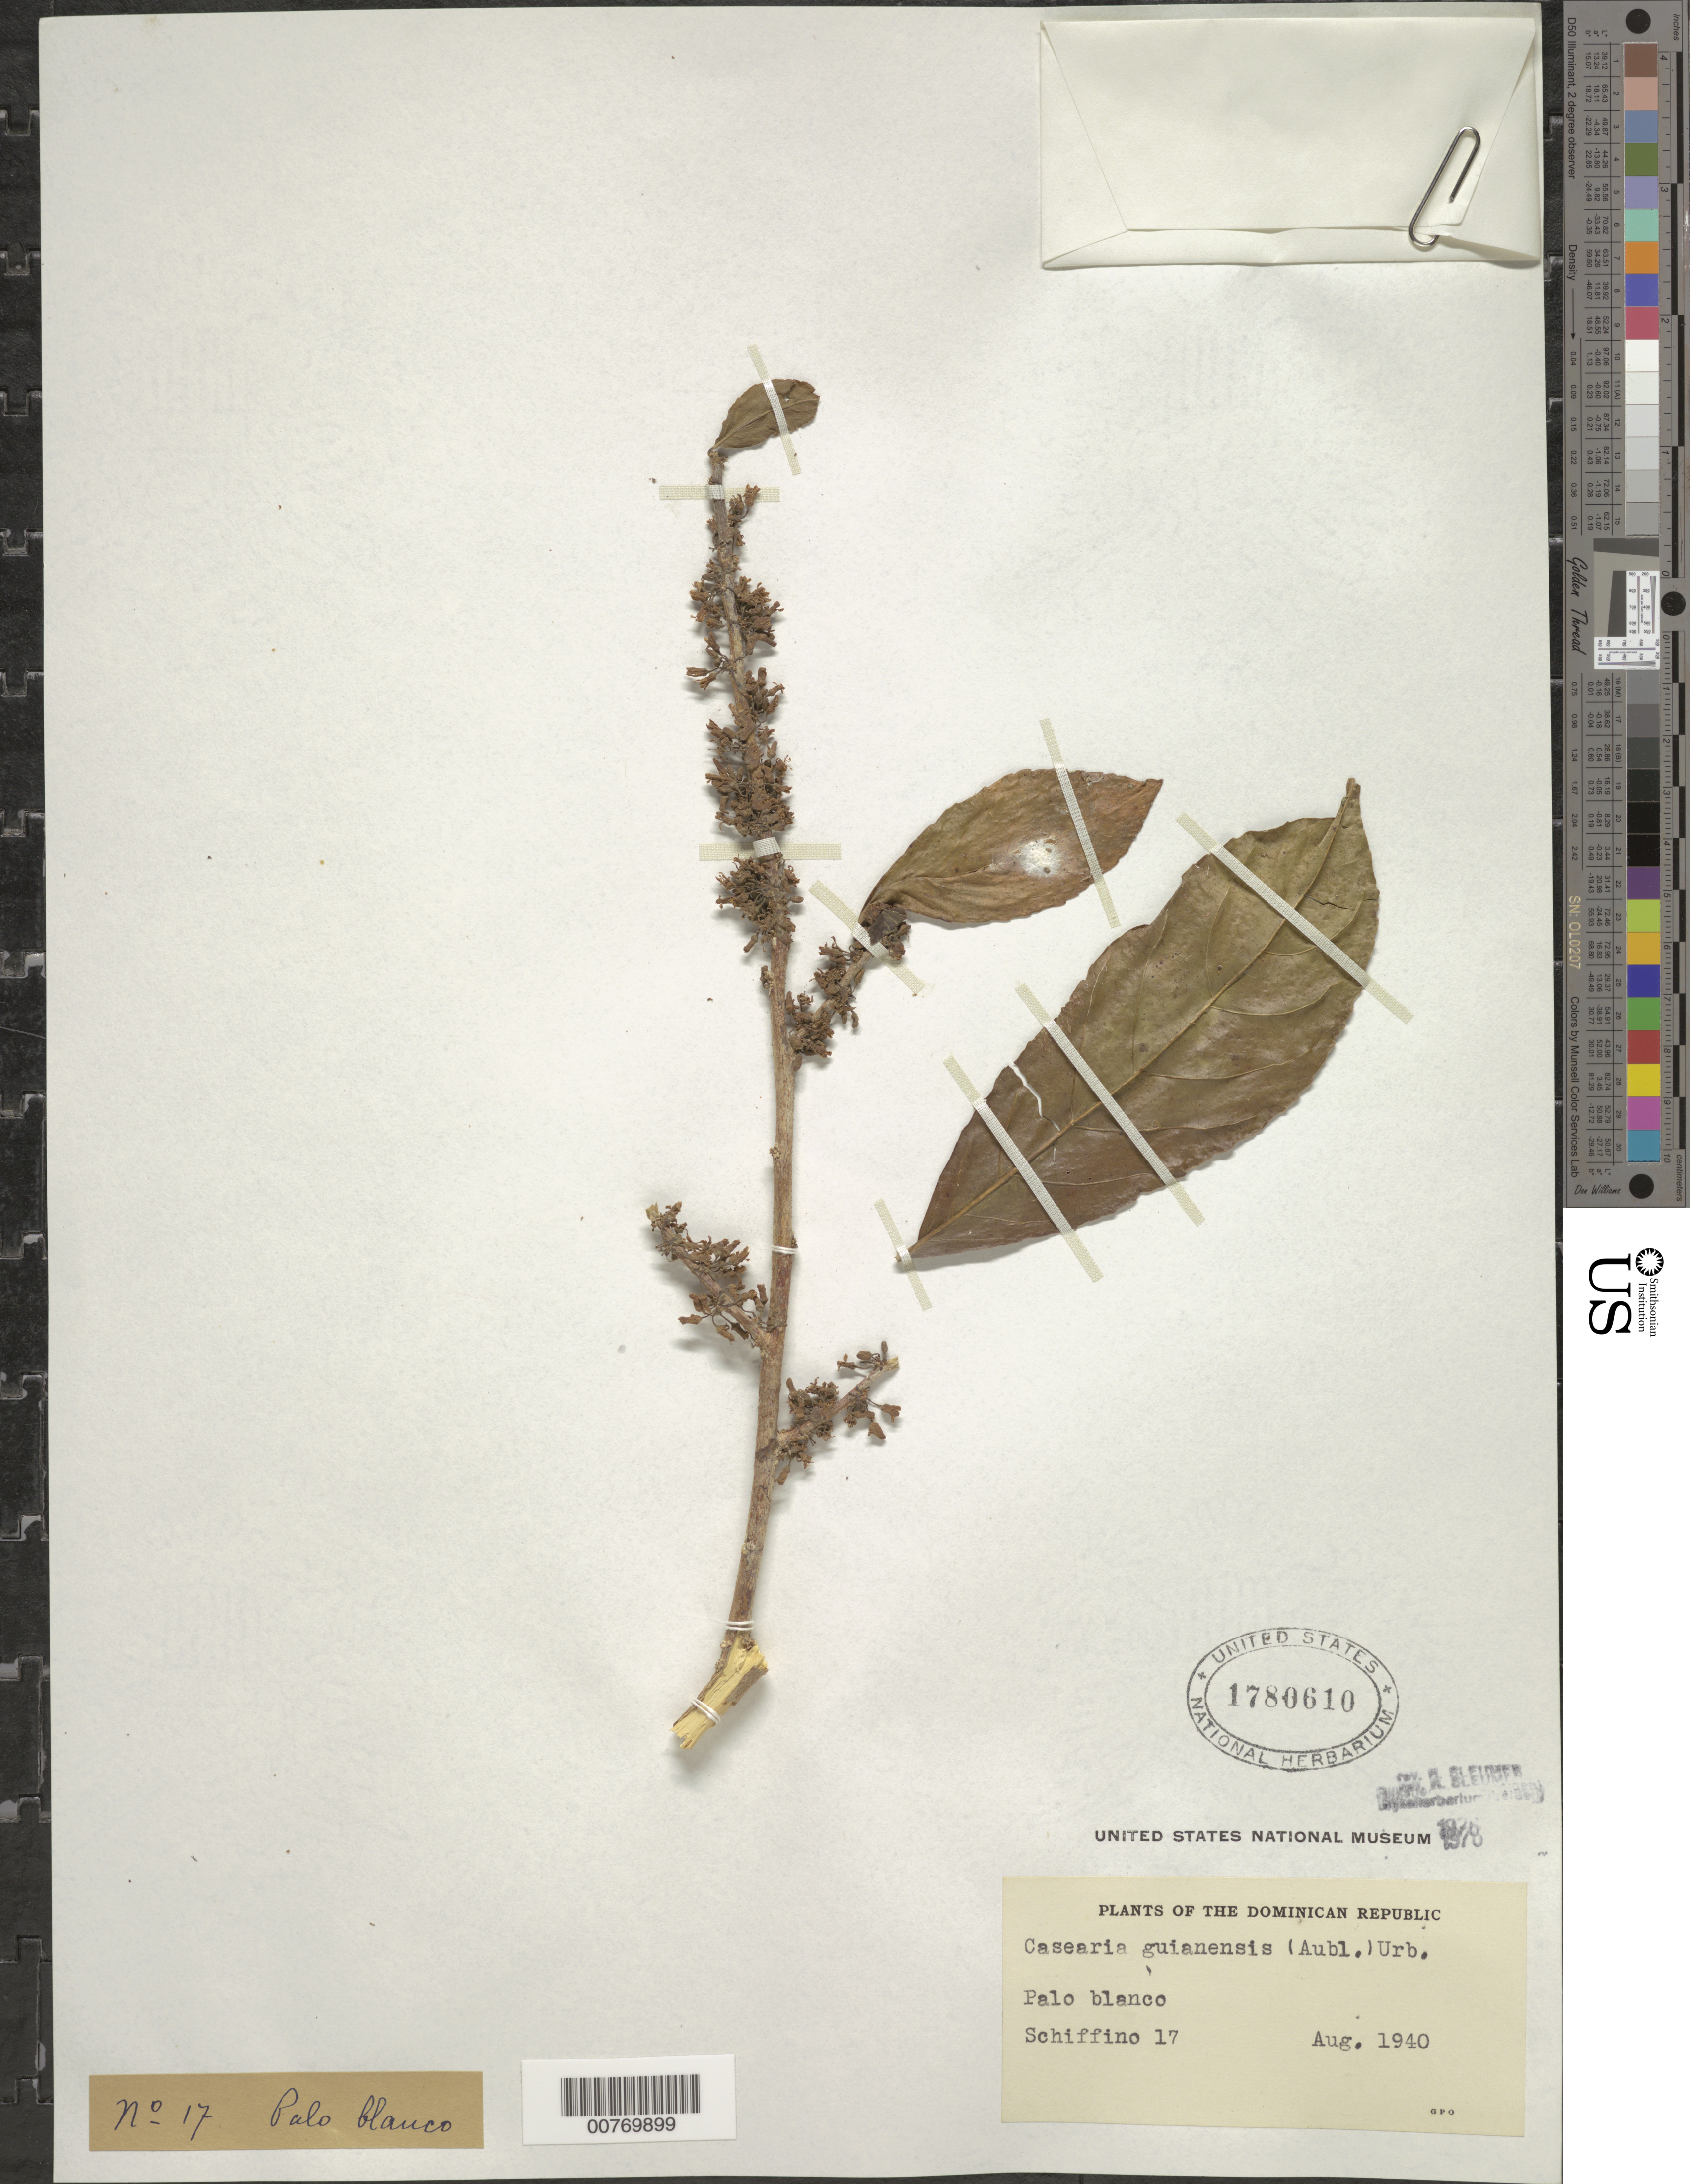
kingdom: Plantae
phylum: Tracheophyta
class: Magnoliopsida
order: Malpighiales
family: Salicaceae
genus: Casearia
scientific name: Casearia guianensis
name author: (Aubl.) Urb.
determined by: Sleumer, H. O.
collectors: -. Shiffino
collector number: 17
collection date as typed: Aug 1940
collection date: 1940-08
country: Dominican Republic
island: Hispaniola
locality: Palo Blanco.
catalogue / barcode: US 1780610